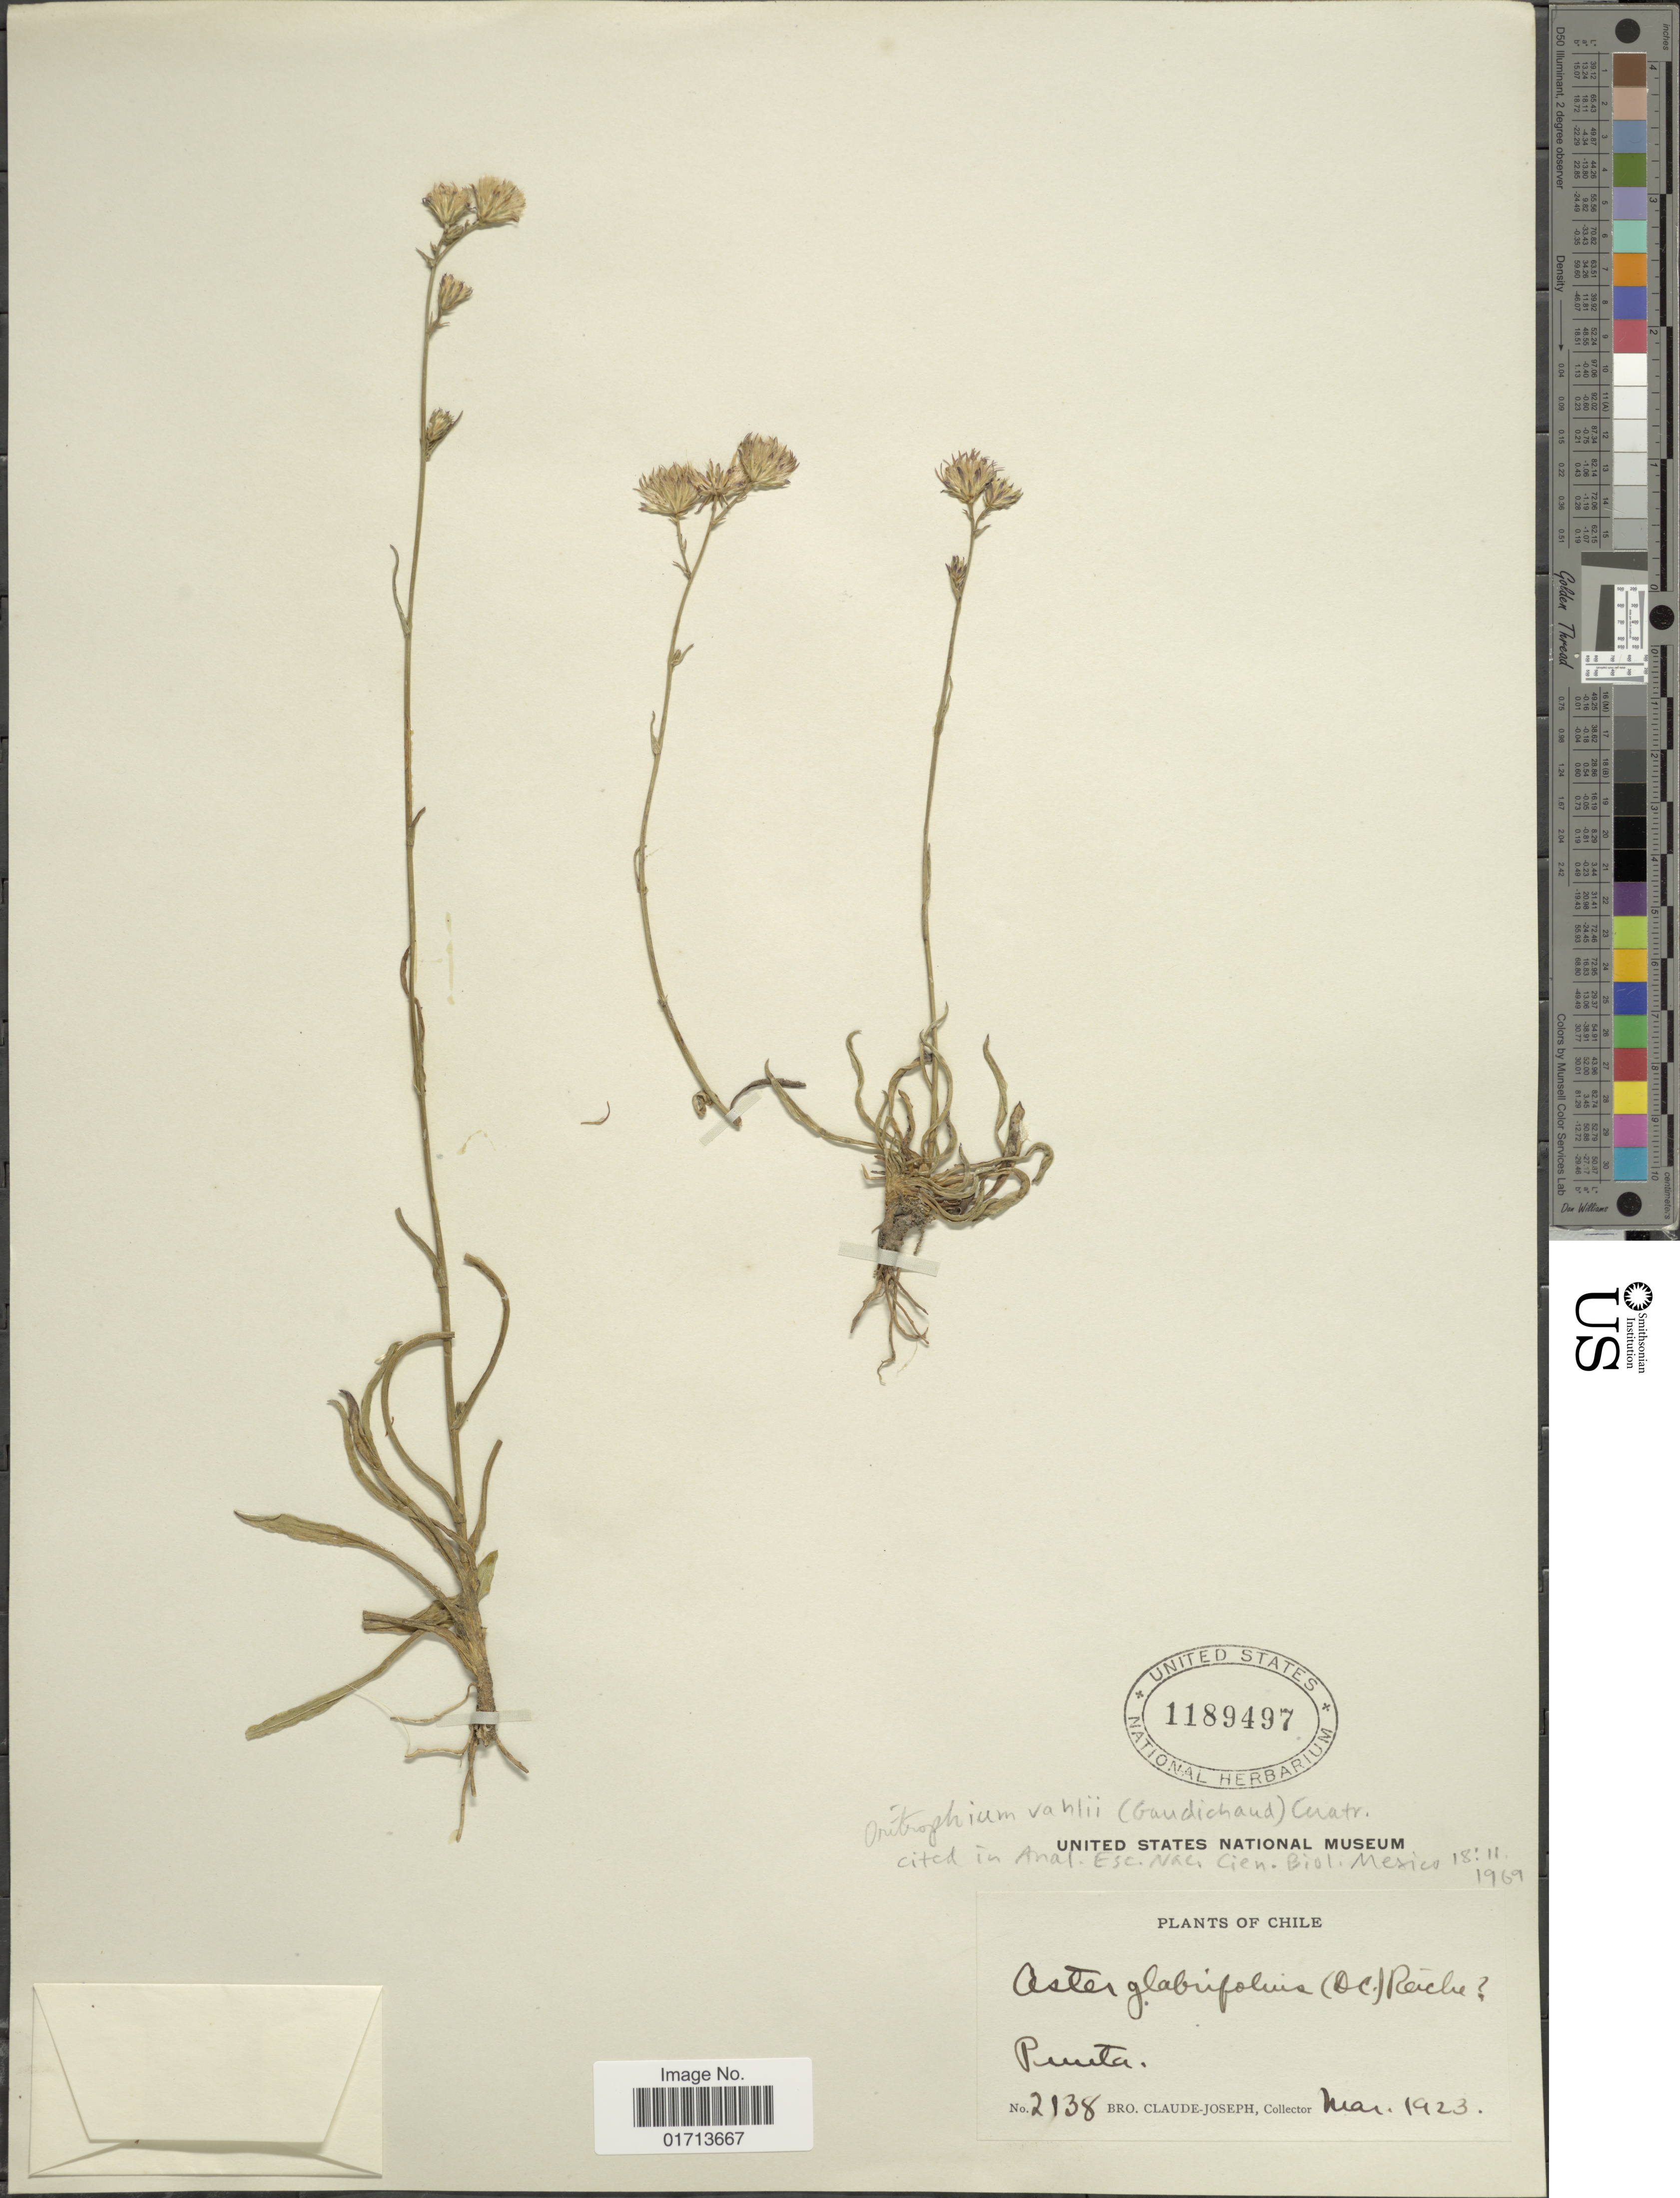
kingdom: Plantae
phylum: Tracheophyta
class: Magnoliopsida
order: Asterales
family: Asteraceae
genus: Oritrophium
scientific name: Oritrophium vahlii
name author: (Gaudich.) Cuatrec.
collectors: Bro. Claude-Joseph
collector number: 2138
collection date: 1923-03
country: Chile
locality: Punta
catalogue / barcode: US 1189497